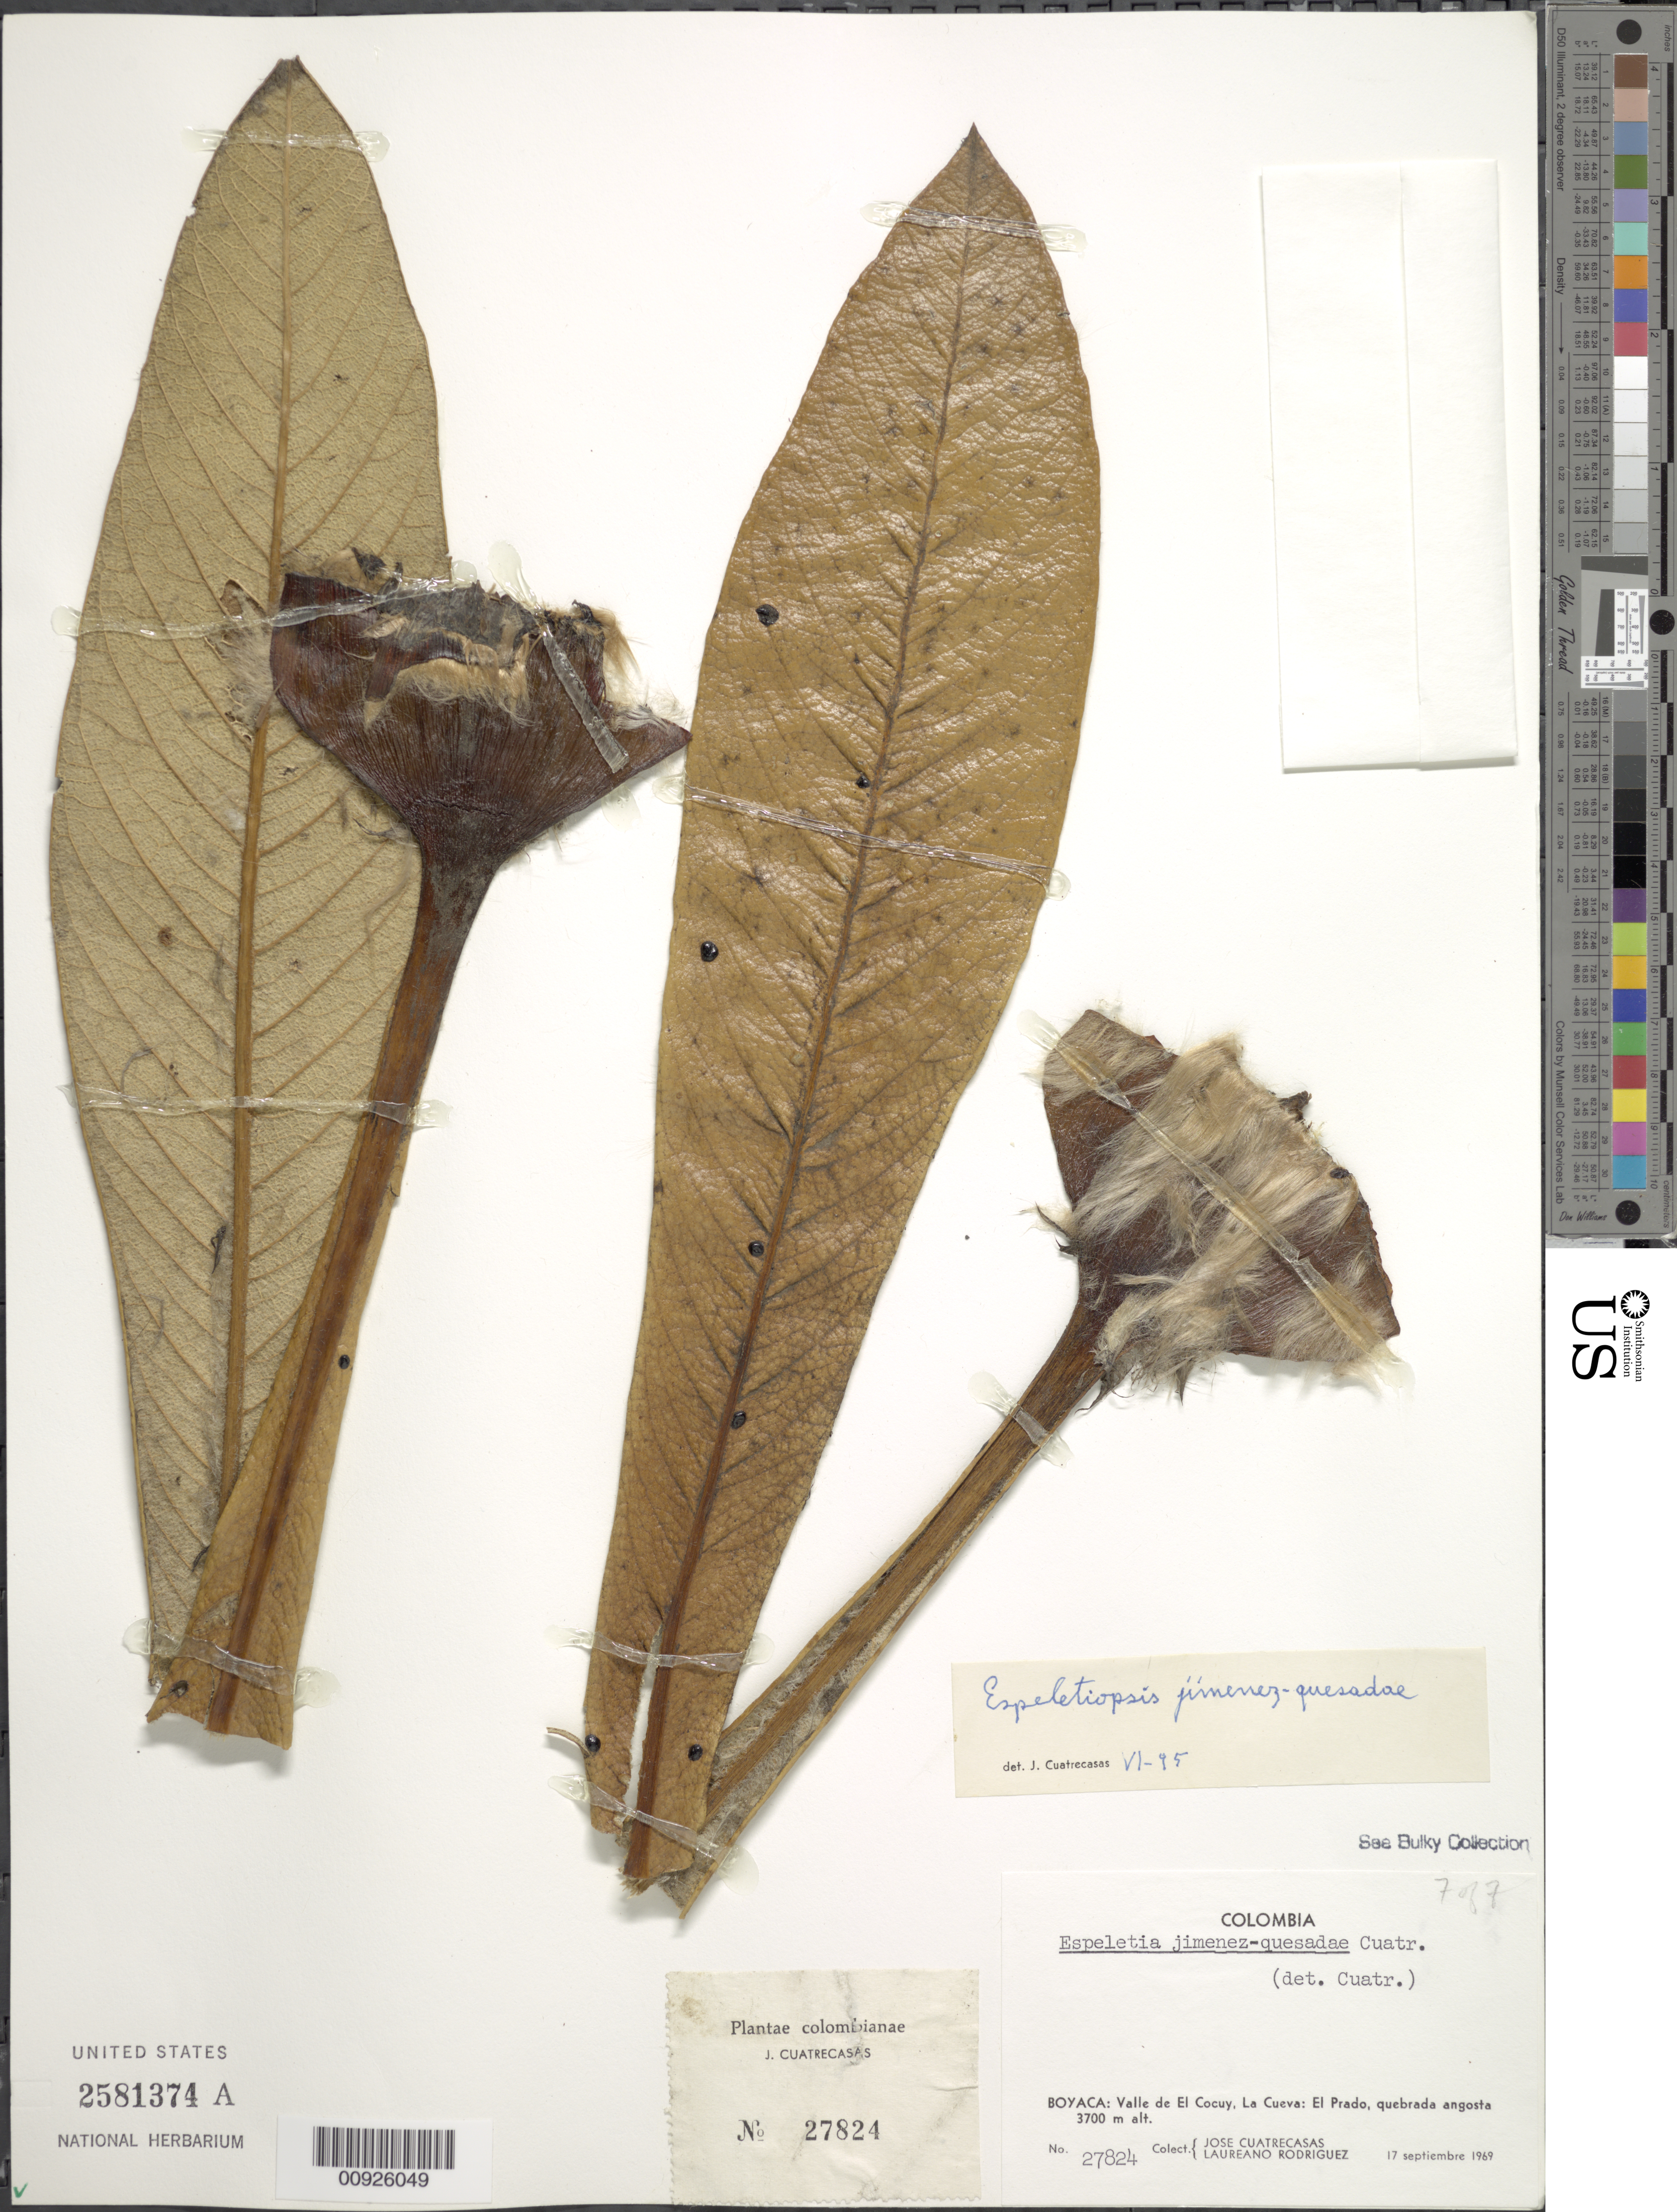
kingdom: Plantae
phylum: Tracheophyta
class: Magnoliopsida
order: Asterales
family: Asteraceae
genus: Espeletiopsis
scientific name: Espeletiopsis jimenez-quesadae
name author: (Cuatrec.) Cuatrec.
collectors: J. Cuatrecasas & L. Rodriguez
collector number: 27824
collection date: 1969-09-17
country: Colombia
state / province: Boyacá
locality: Boyacá: Valle de El Cocuy, La Cueva: El Prado, quebrada angosta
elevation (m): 3700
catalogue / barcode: US 2581374A